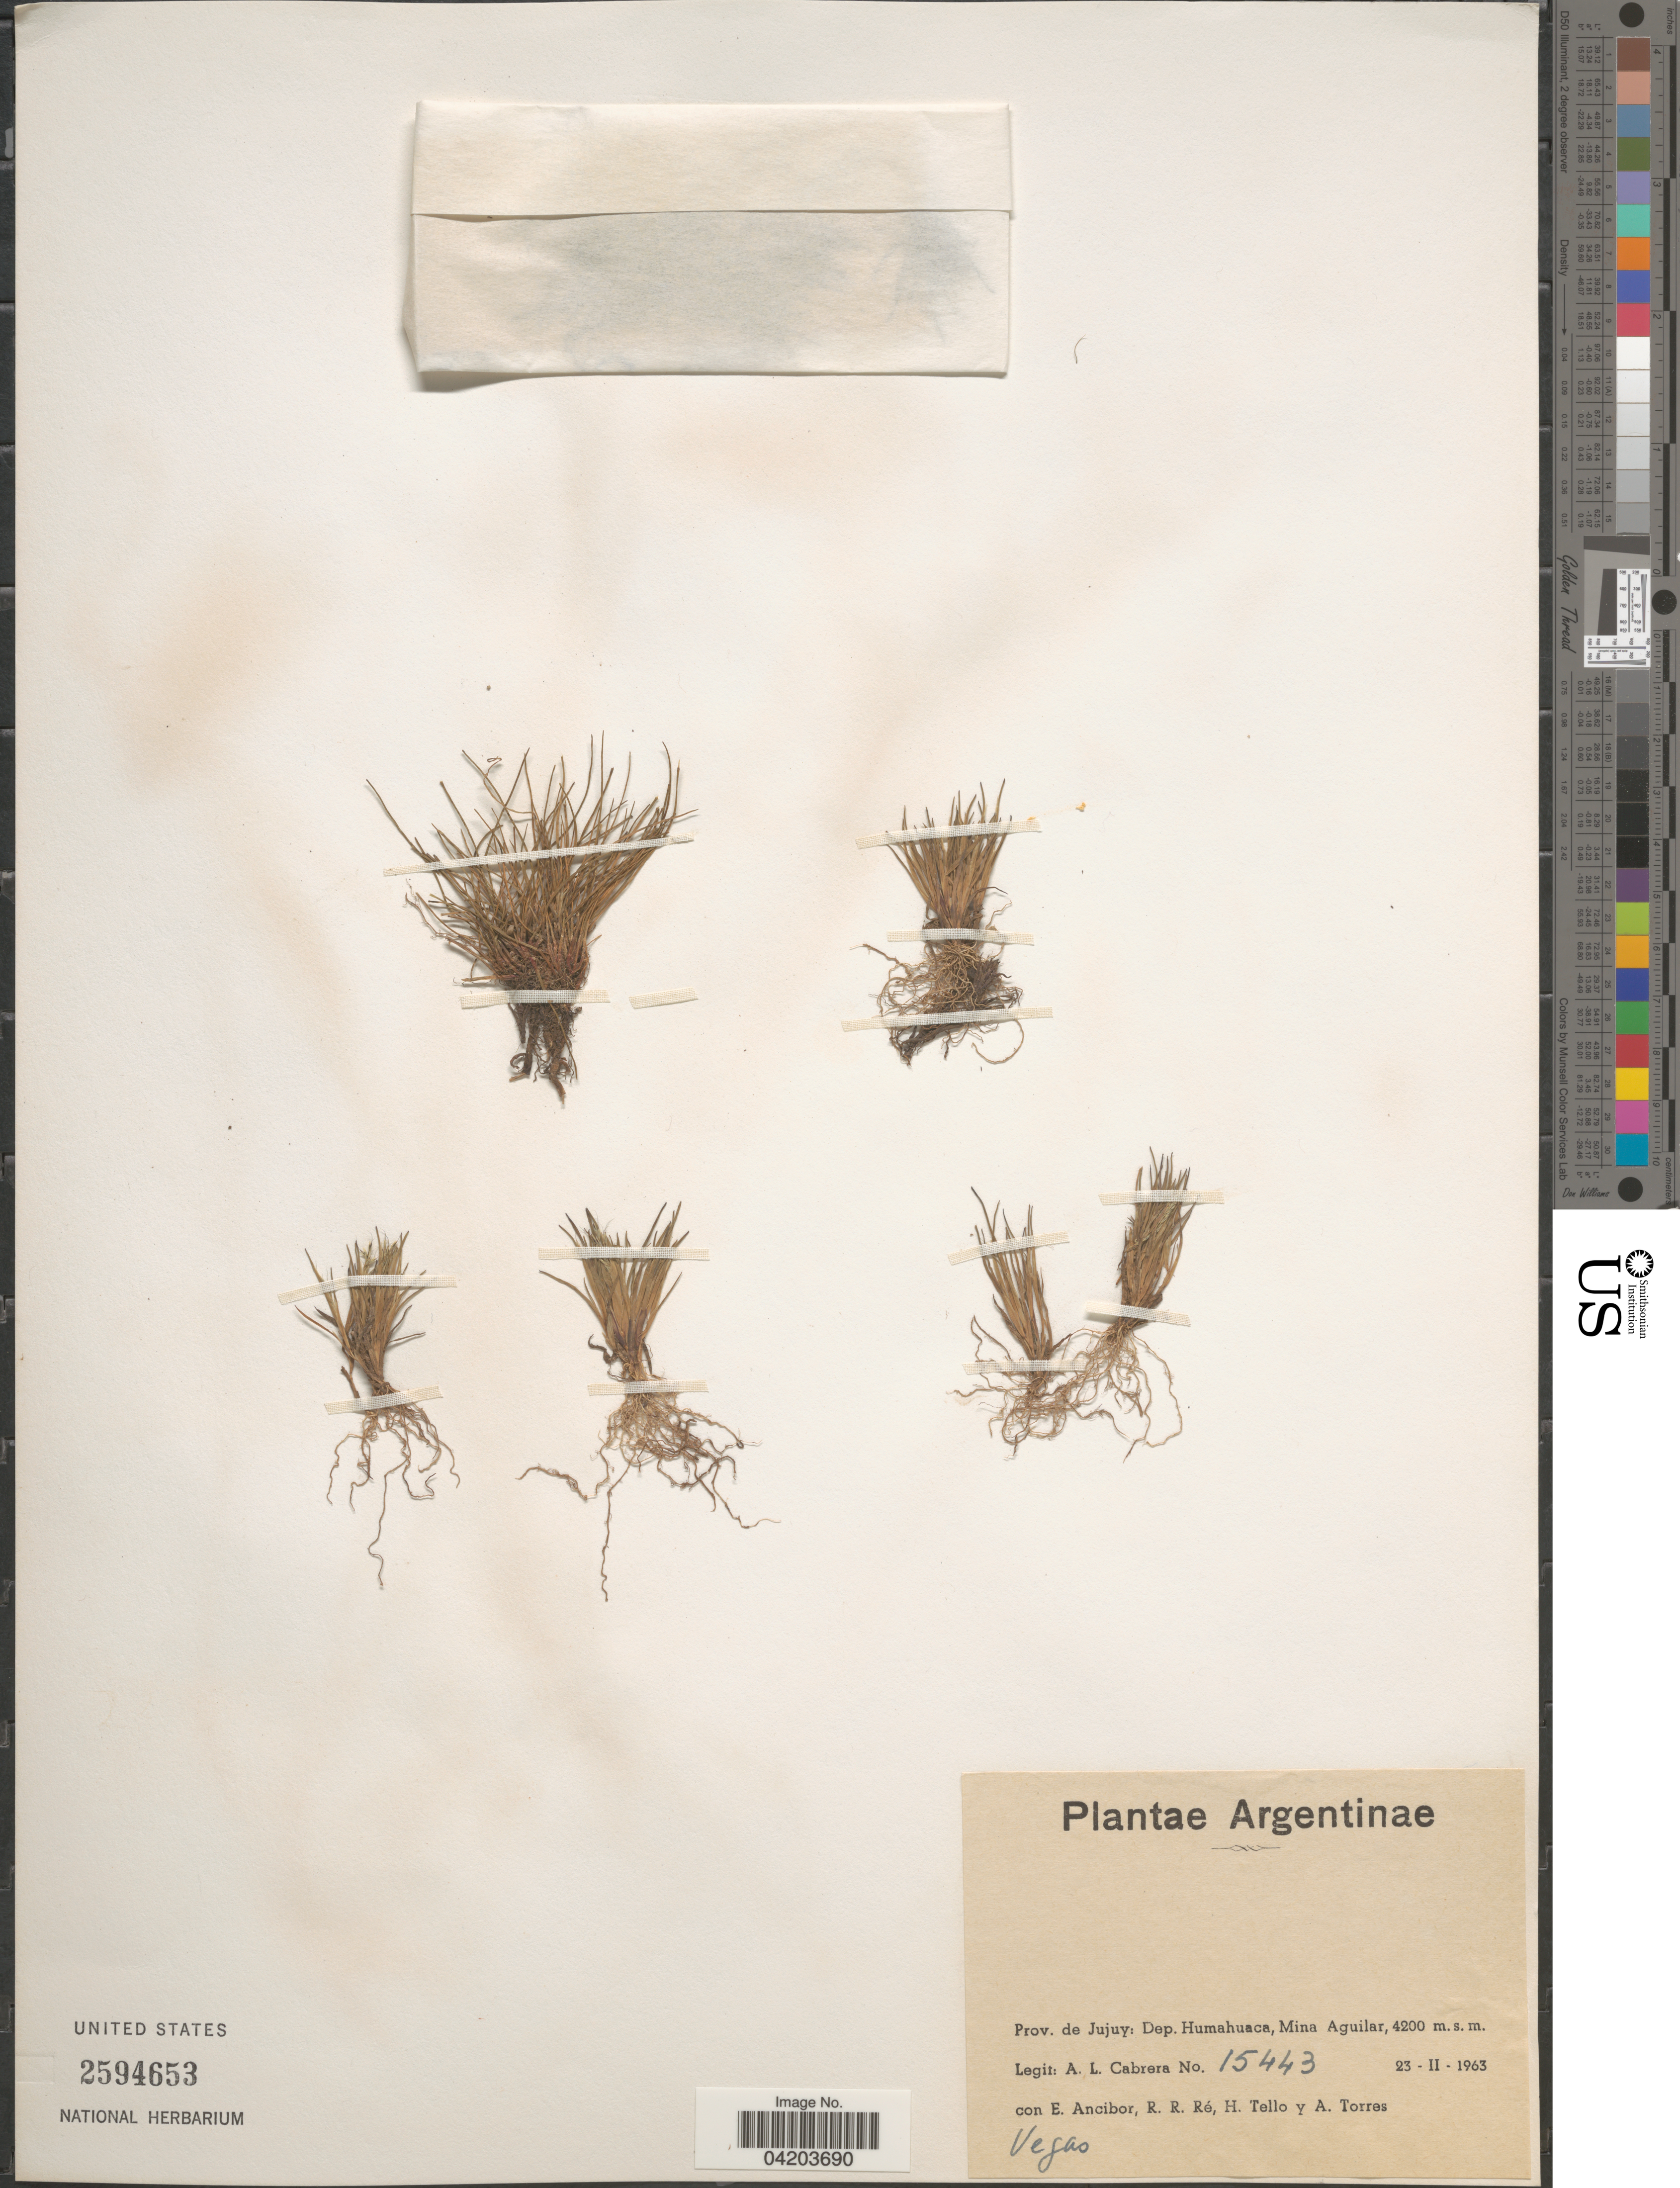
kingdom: Plantae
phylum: Tracheophyta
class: Liliopsida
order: Poales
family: Poaceae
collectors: A. L. Cabrera, E. Ancibor, R. Re, H. Tello & A. Torres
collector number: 15443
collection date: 1963-02-23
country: Argentina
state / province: Jujuy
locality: Argentinae. Dep. Humahuaca, Mina Aguilar.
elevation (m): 4200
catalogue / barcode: US 2594653